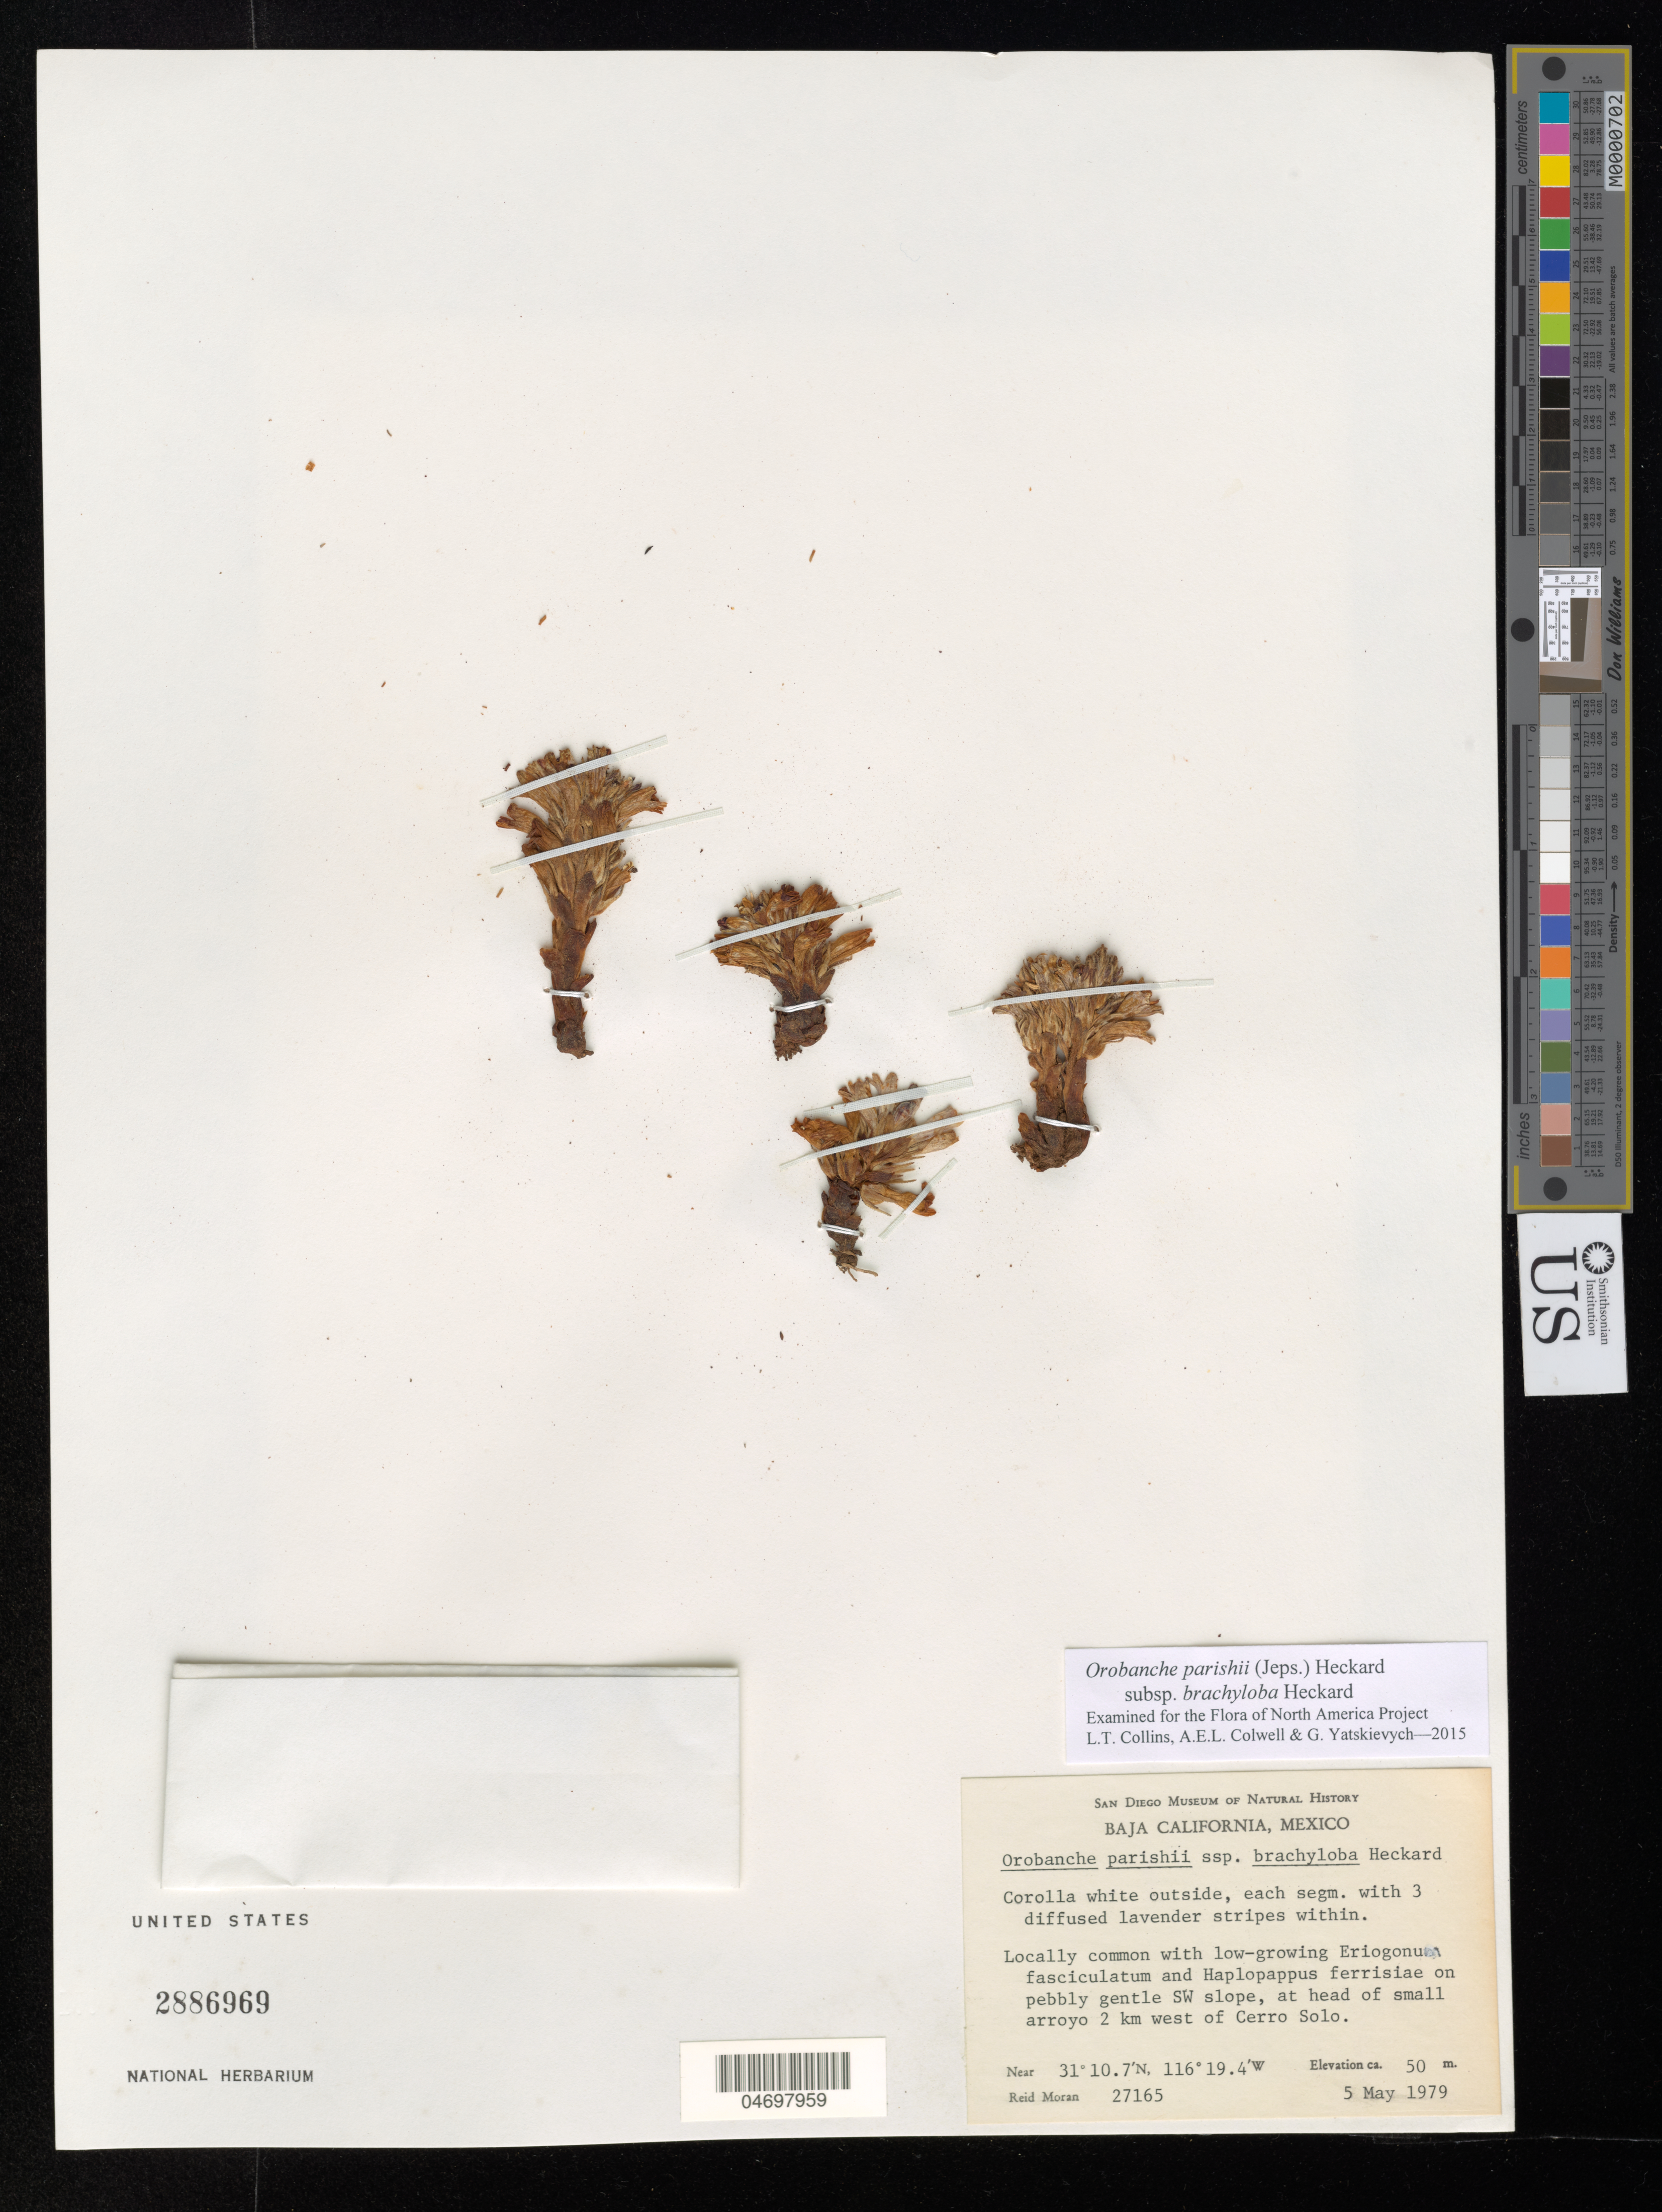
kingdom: Plantae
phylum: Tracheophyta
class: Magnoliopsida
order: Lamiales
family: Orobanchaceae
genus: Orobanche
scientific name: Orobanche parishii subsp. brachyloba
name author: Heckard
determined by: Collins, L. T.; Colwell, A. E.; Yatskievych, G. A.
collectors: R. Moran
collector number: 27165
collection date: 1979-05-05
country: Mexico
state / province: Baja California Norte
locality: On mesa, 2 km NW of Cerro Solo.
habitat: On pebbly gentle SW slope, at head of small arroyo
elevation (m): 50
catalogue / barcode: US 2886969